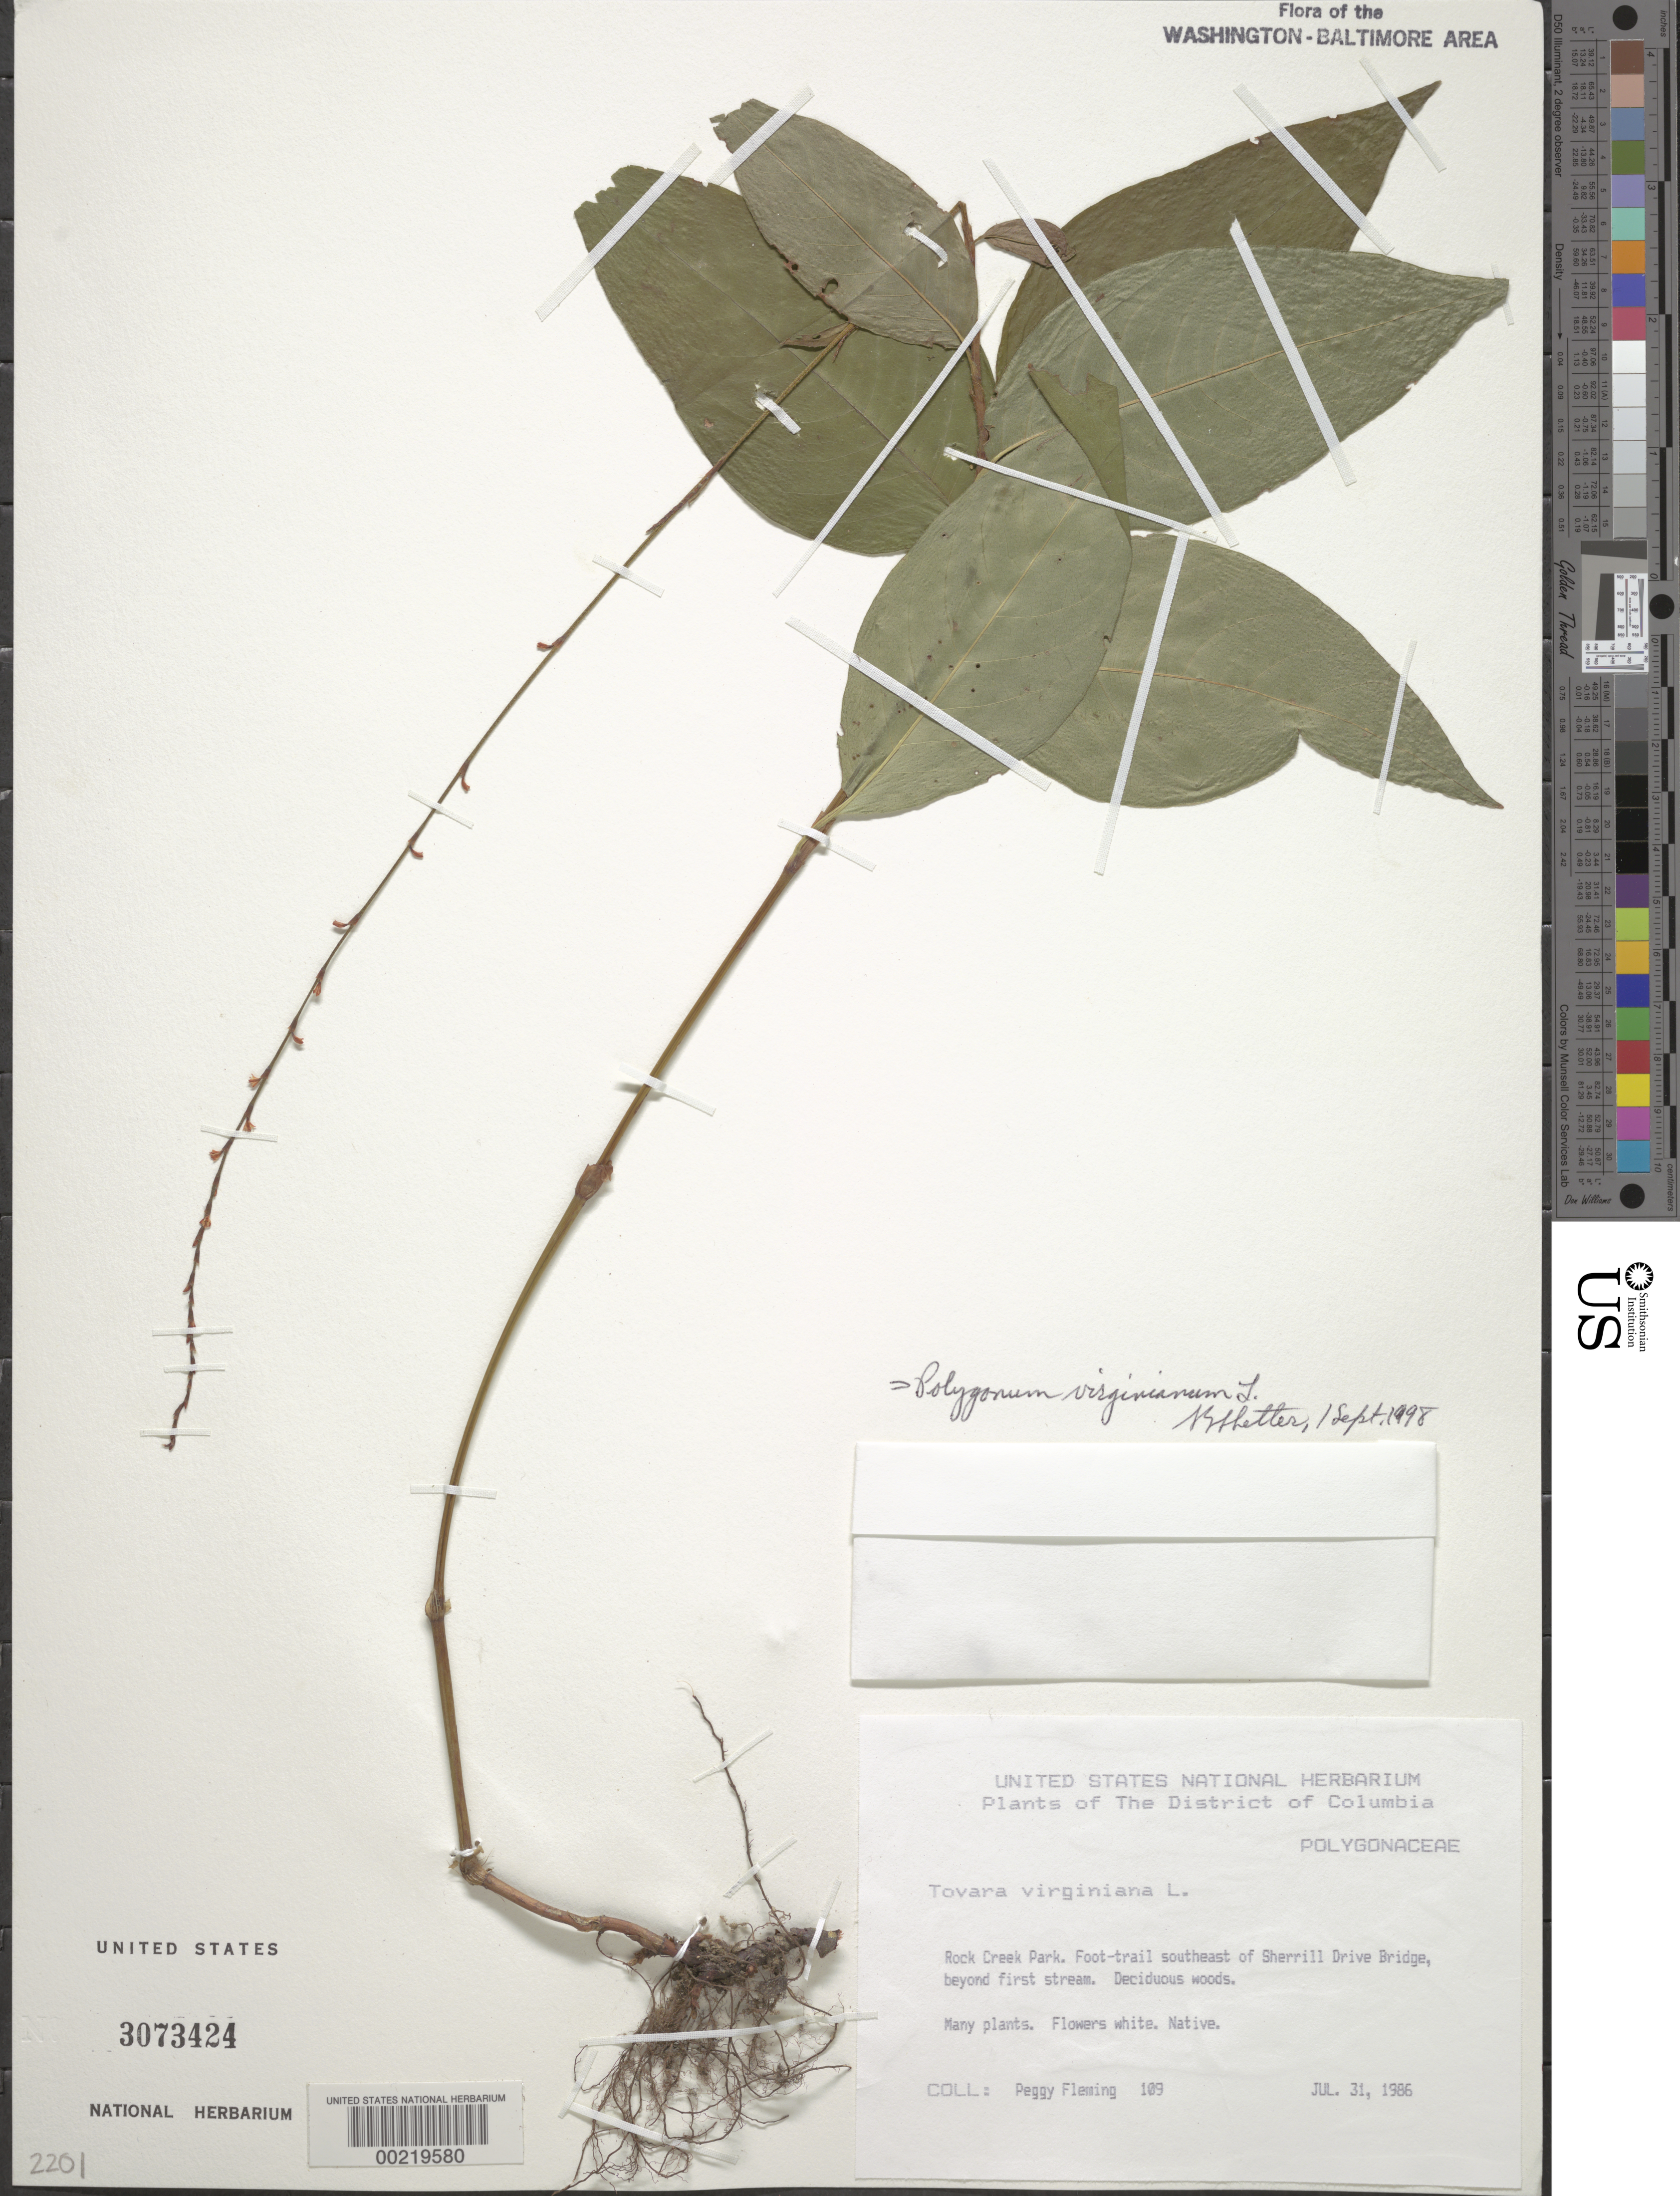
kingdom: Plantae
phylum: Tracheophyta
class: Magnoliopsida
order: Caryophyllales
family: Polygonaceae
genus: Persicaria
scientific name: Persicaria virginiana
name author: (L.) Gaertn.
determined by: Atha, D. E.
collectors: P. Fleming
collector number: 109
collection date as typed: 31 Jul 1986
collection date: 1986-07-31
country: United States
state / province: District of Columbia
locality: Beyond first stream.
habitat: Deciduous woods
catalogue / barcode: US 3073424